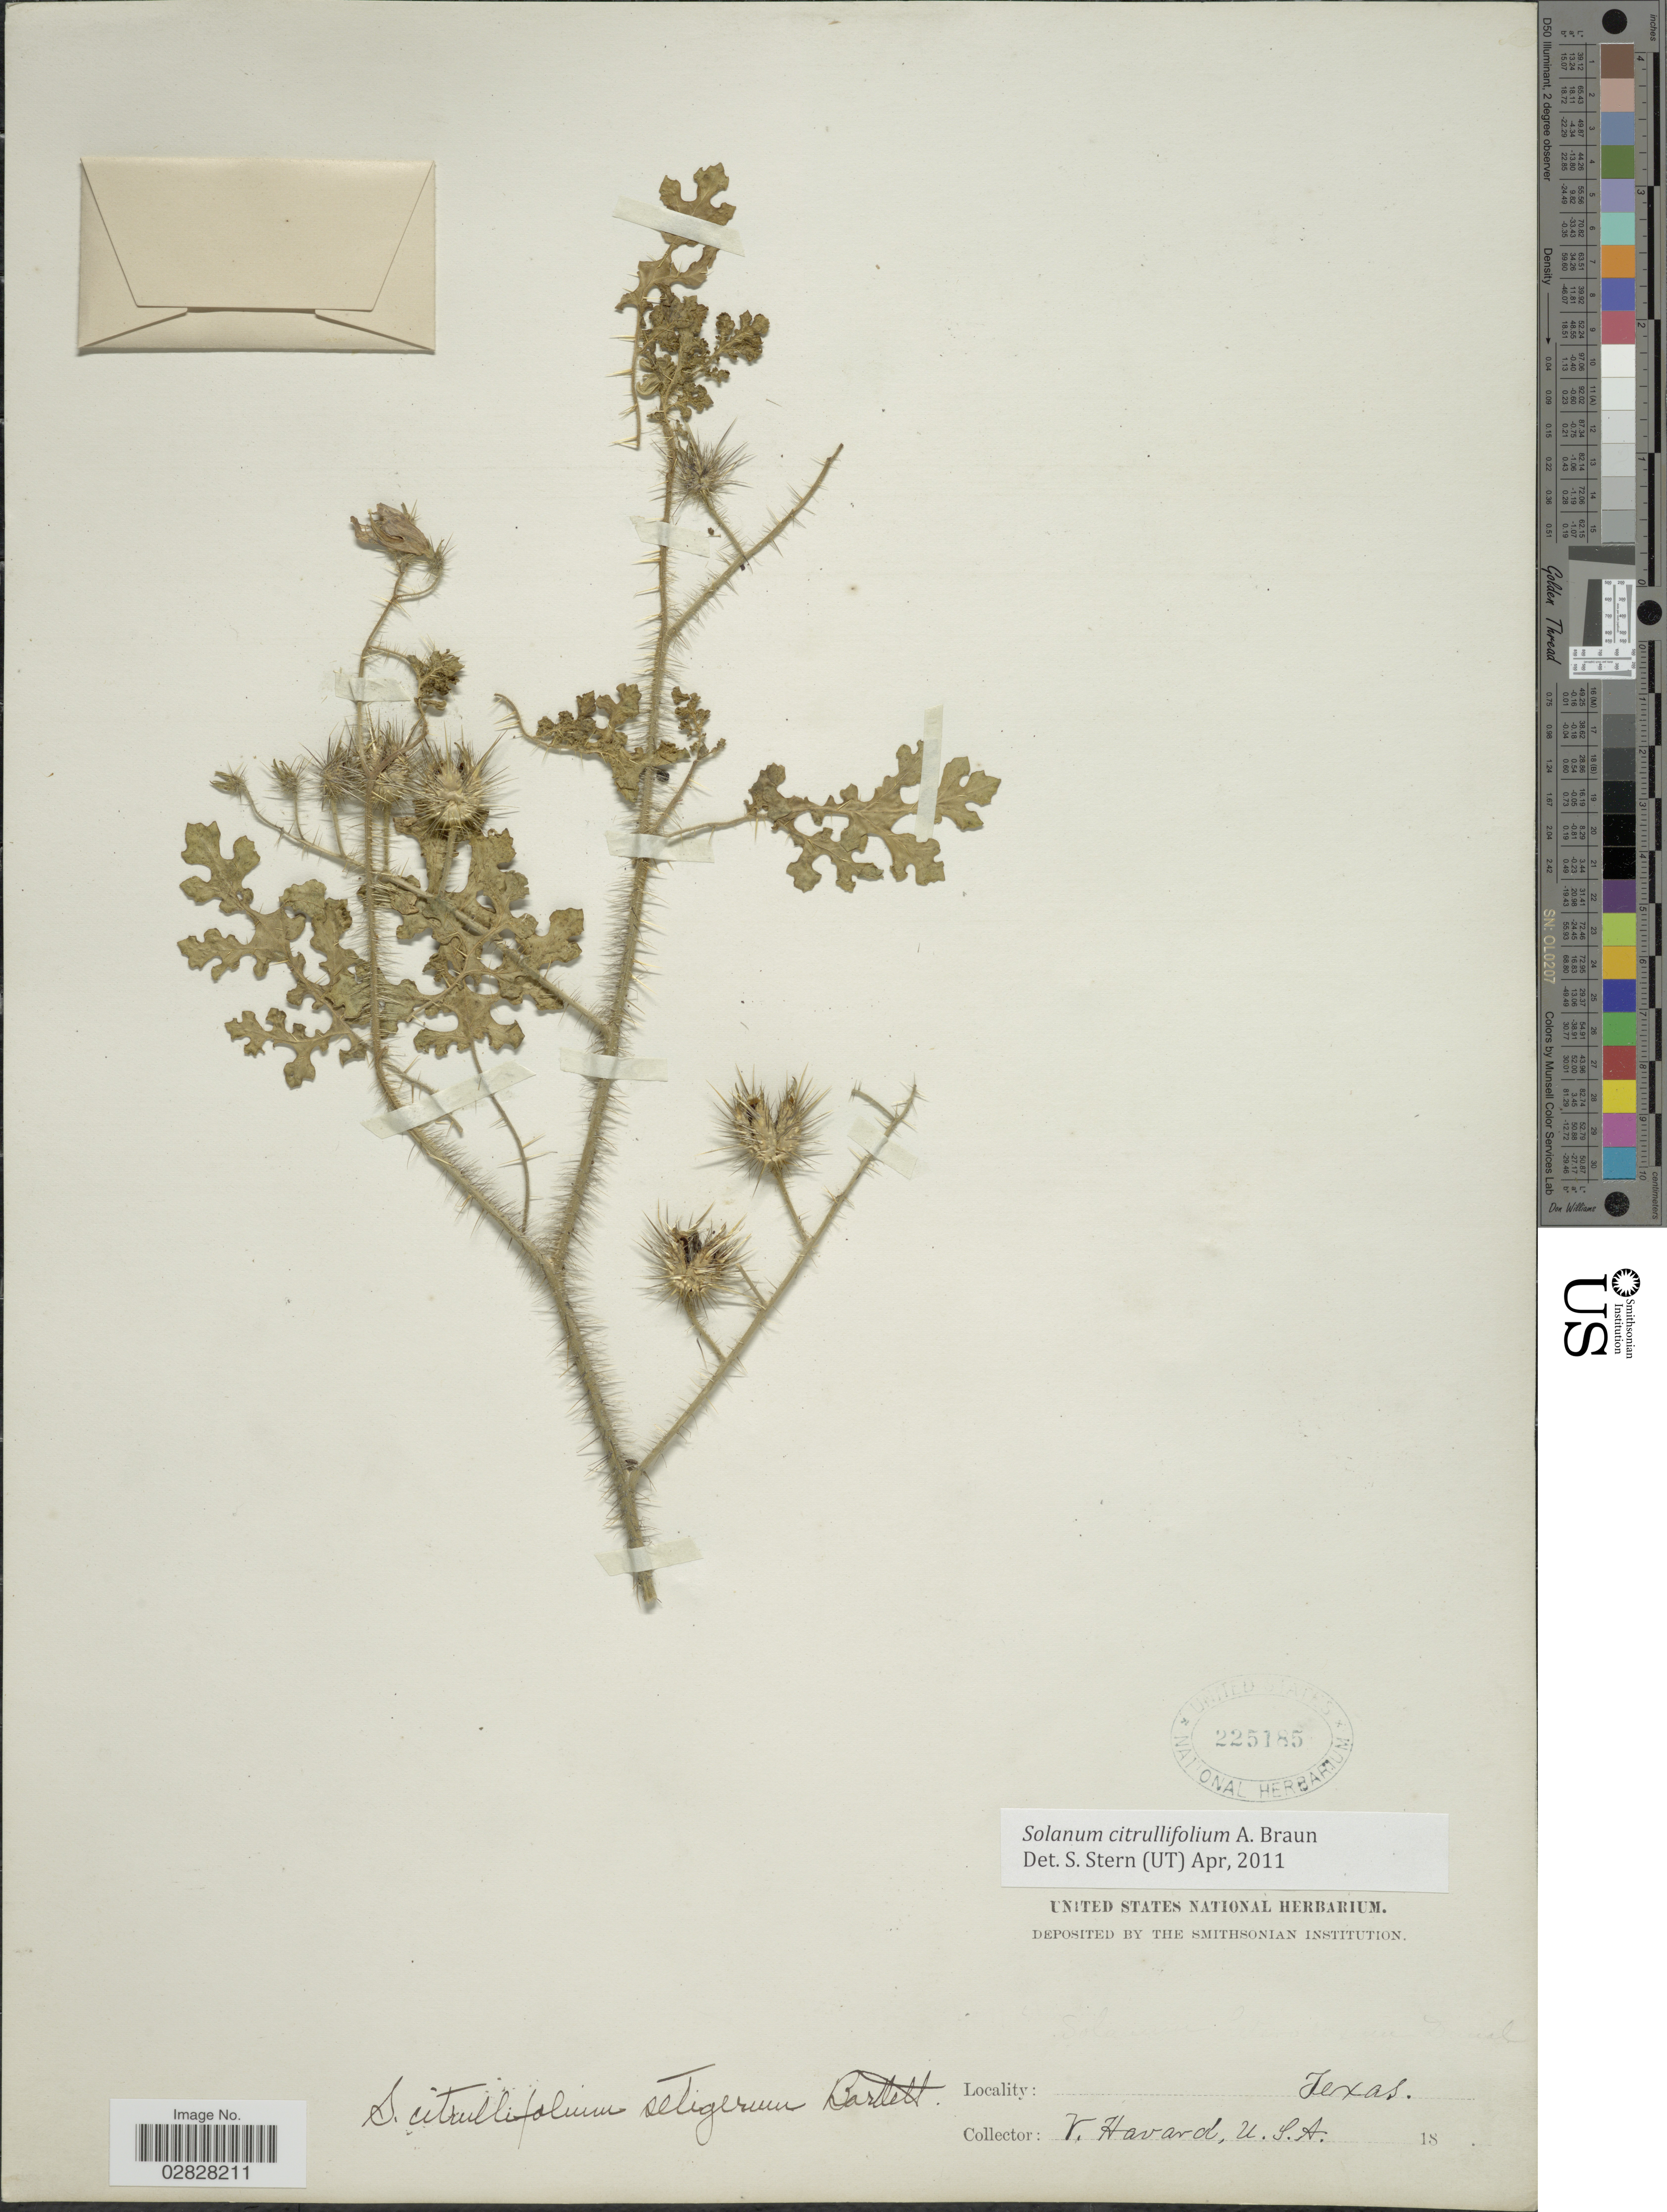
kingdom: Plantae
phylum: Tracheophyta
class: Magnoliopsida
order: Solanales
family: Solanaceae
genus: Solanum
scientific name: Solanum citrullifolium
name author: A. Braun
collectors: V. Havard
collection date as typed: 18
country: United States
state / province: Texas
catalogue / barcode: US 225185